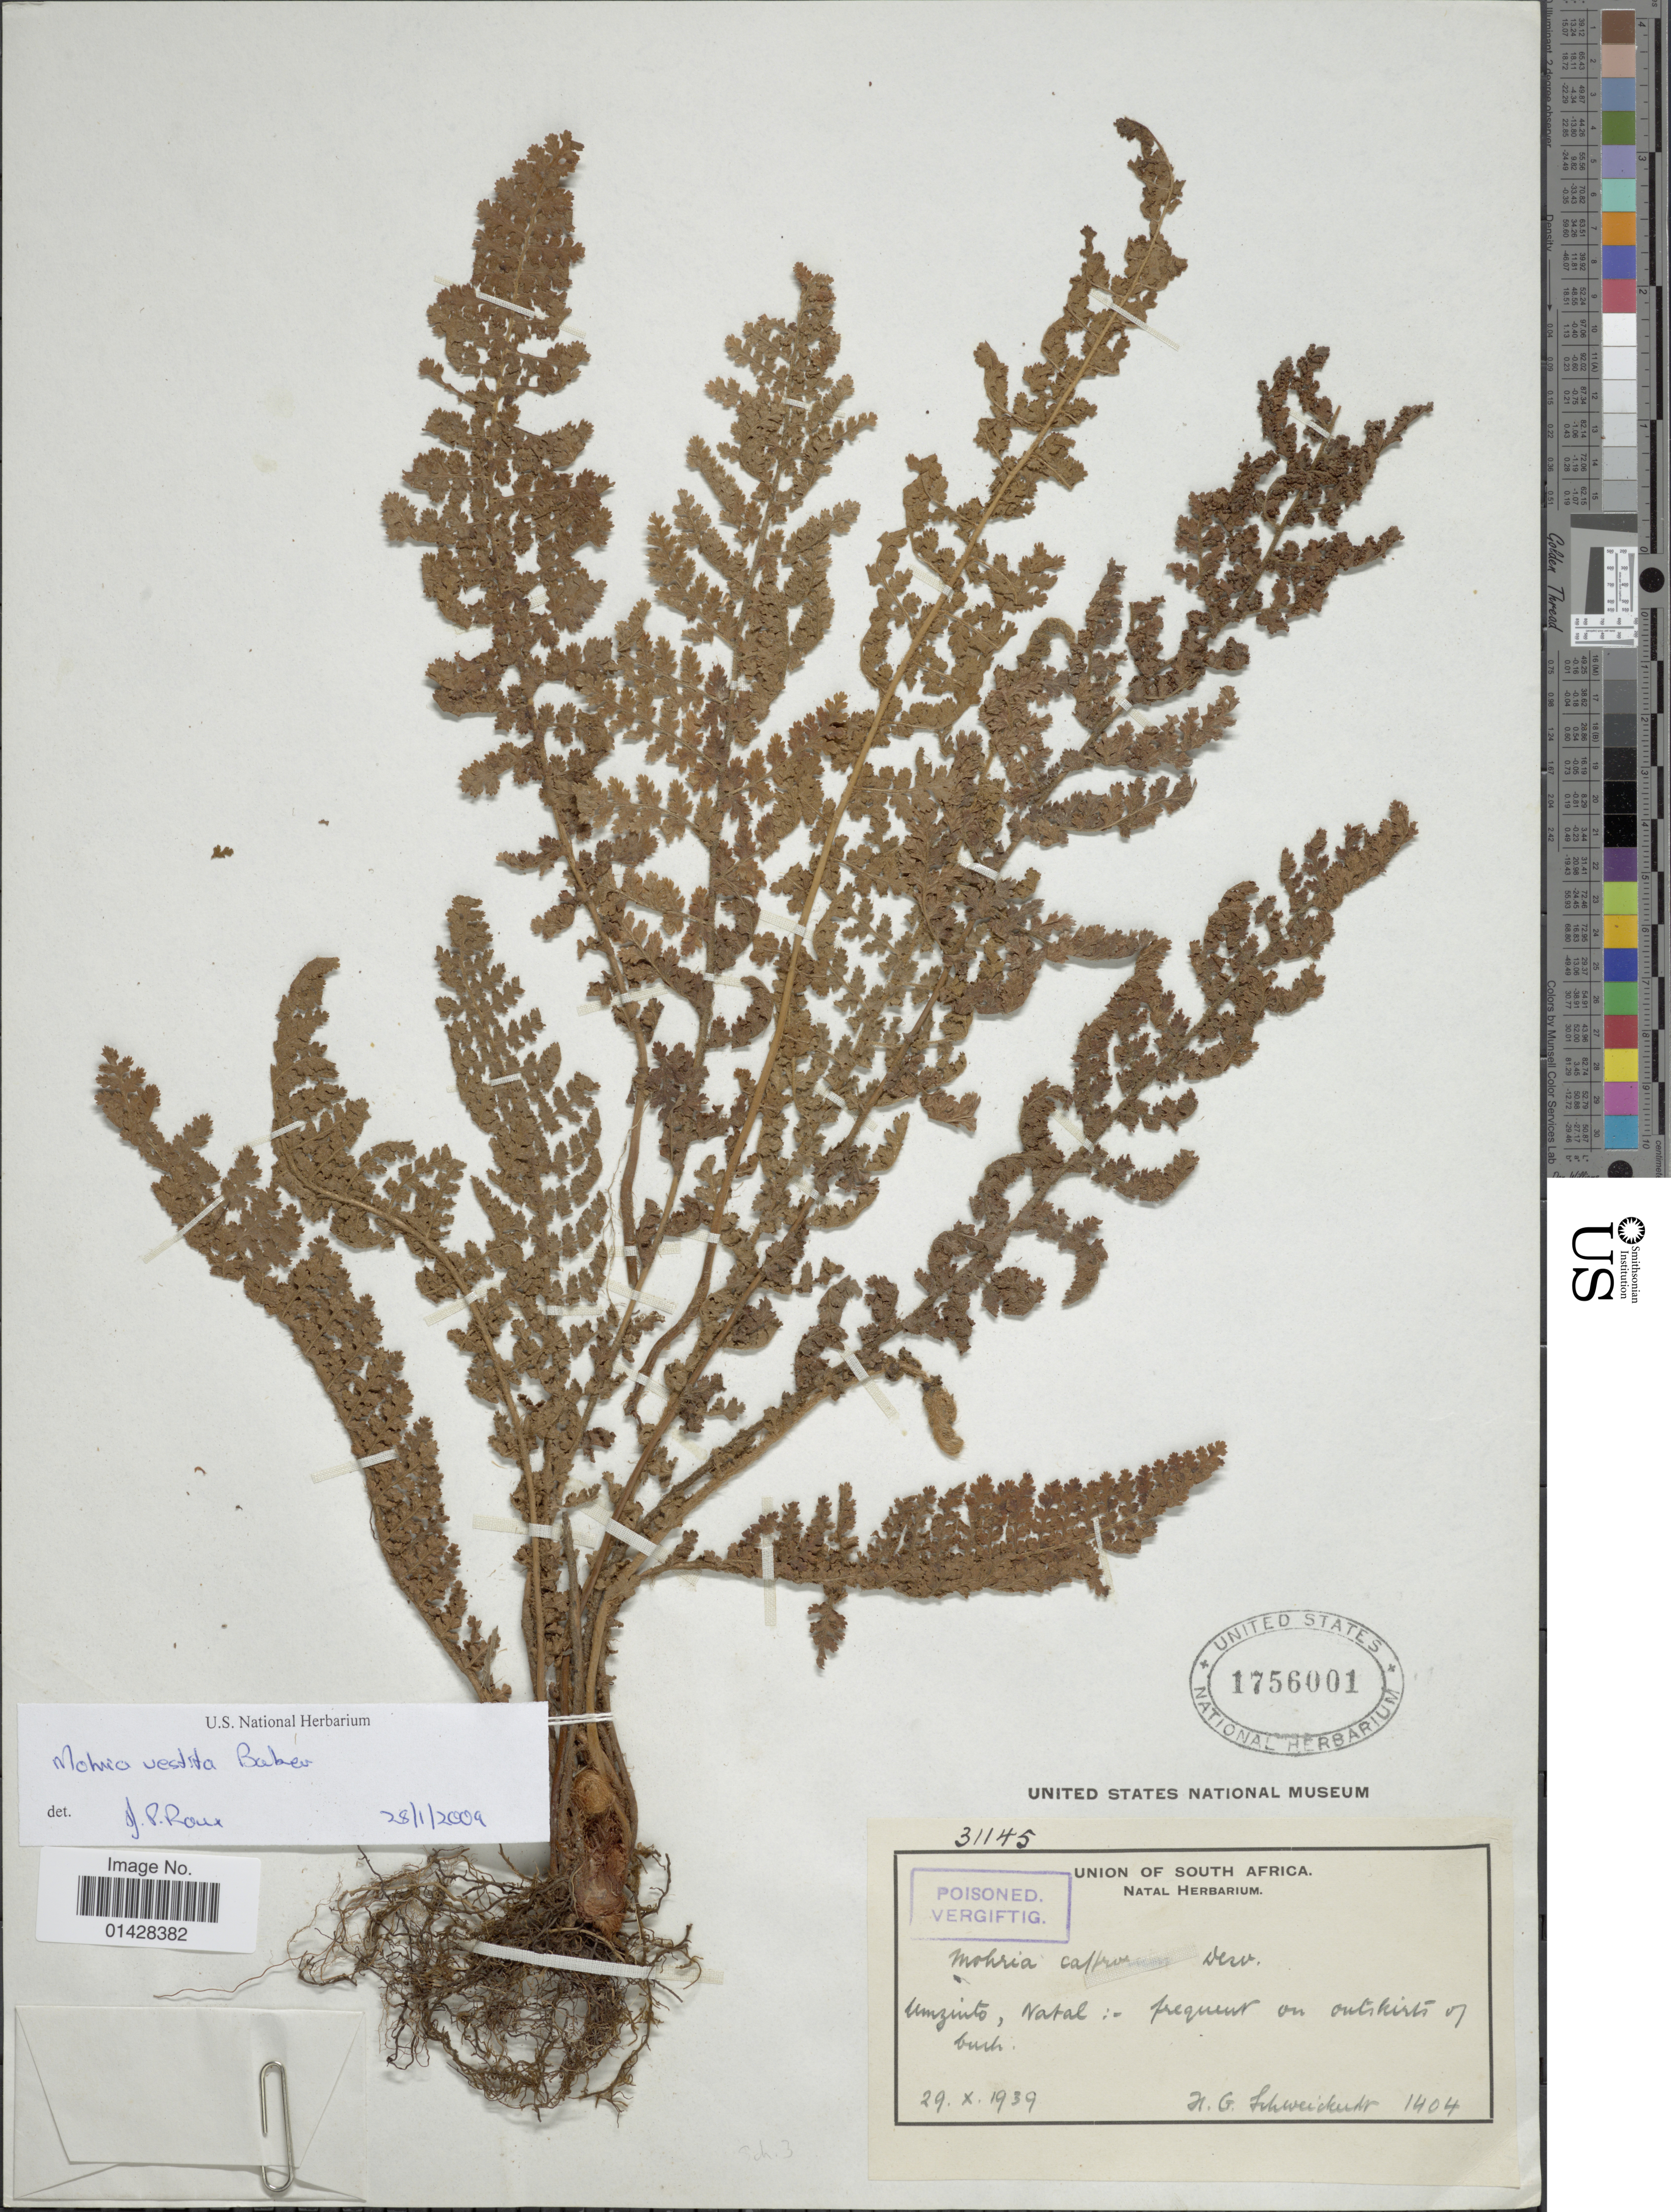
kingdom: Plantae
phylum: Tracheophyta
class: Polypodiopsida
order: Schizaeales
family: Anemiaceae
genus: Anemia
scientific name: Anemia vestita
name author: (Baker) Christenh.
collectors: H. Schweickerdt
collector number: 1404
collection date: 1939-10-29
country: South Africa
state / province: KwaZulu-Natal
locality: Umzinto, Natal: frequent on outskirts of bush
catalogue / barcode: US 1756001